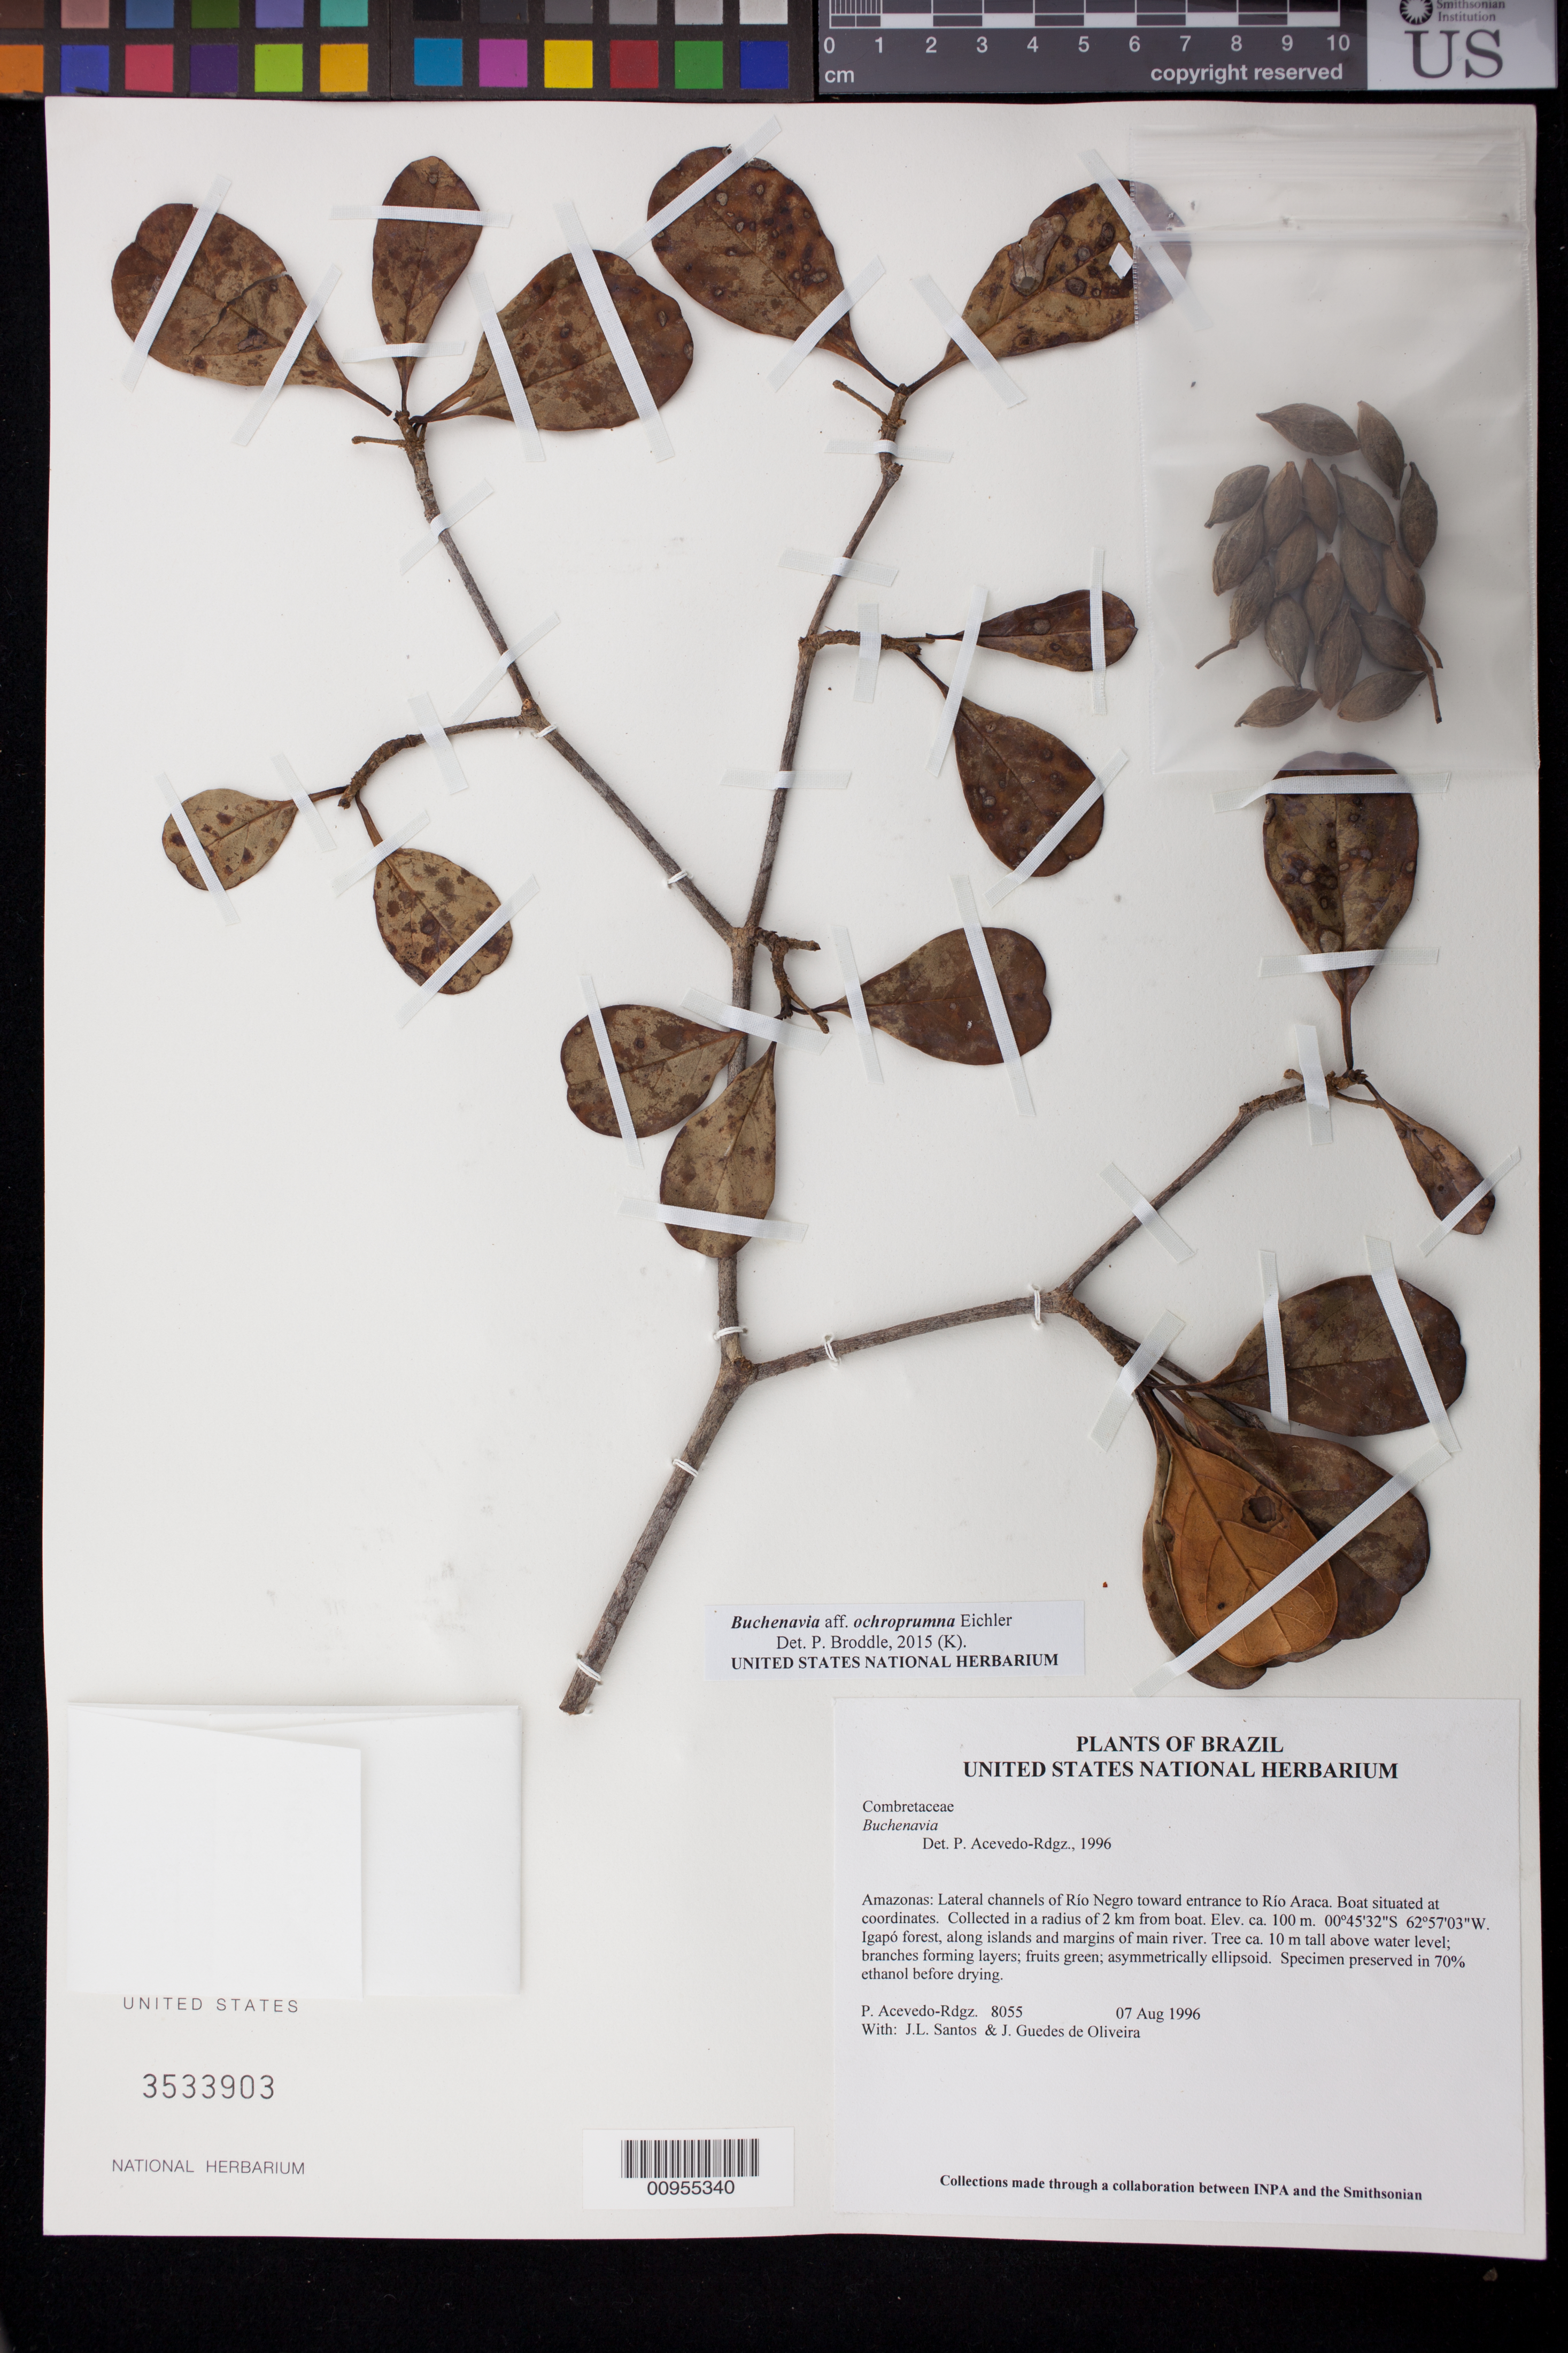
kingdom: Plantae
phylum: Tracheophyta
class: Magnoliopsida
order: Myrtales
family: Combretaceae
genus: Terminalia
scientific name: Terminalia ochroprumna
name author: (Eichler) Gere & Boatwr.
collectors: P. Acevedo-Rodr., J. L. Santos & J. Guedes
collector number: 8055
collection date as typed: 07 Aug 1996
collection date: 1996-08-07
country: Brazil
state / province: Amazonas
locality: Amazonas: Lateral channels of Río Negro toward entrance to Río Araca. Boat situated at coordinates. Collected in a radius of 2 km from boat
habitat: Igapó forest, along islands and margins of main river.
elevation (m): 100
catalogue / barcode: US 3533903